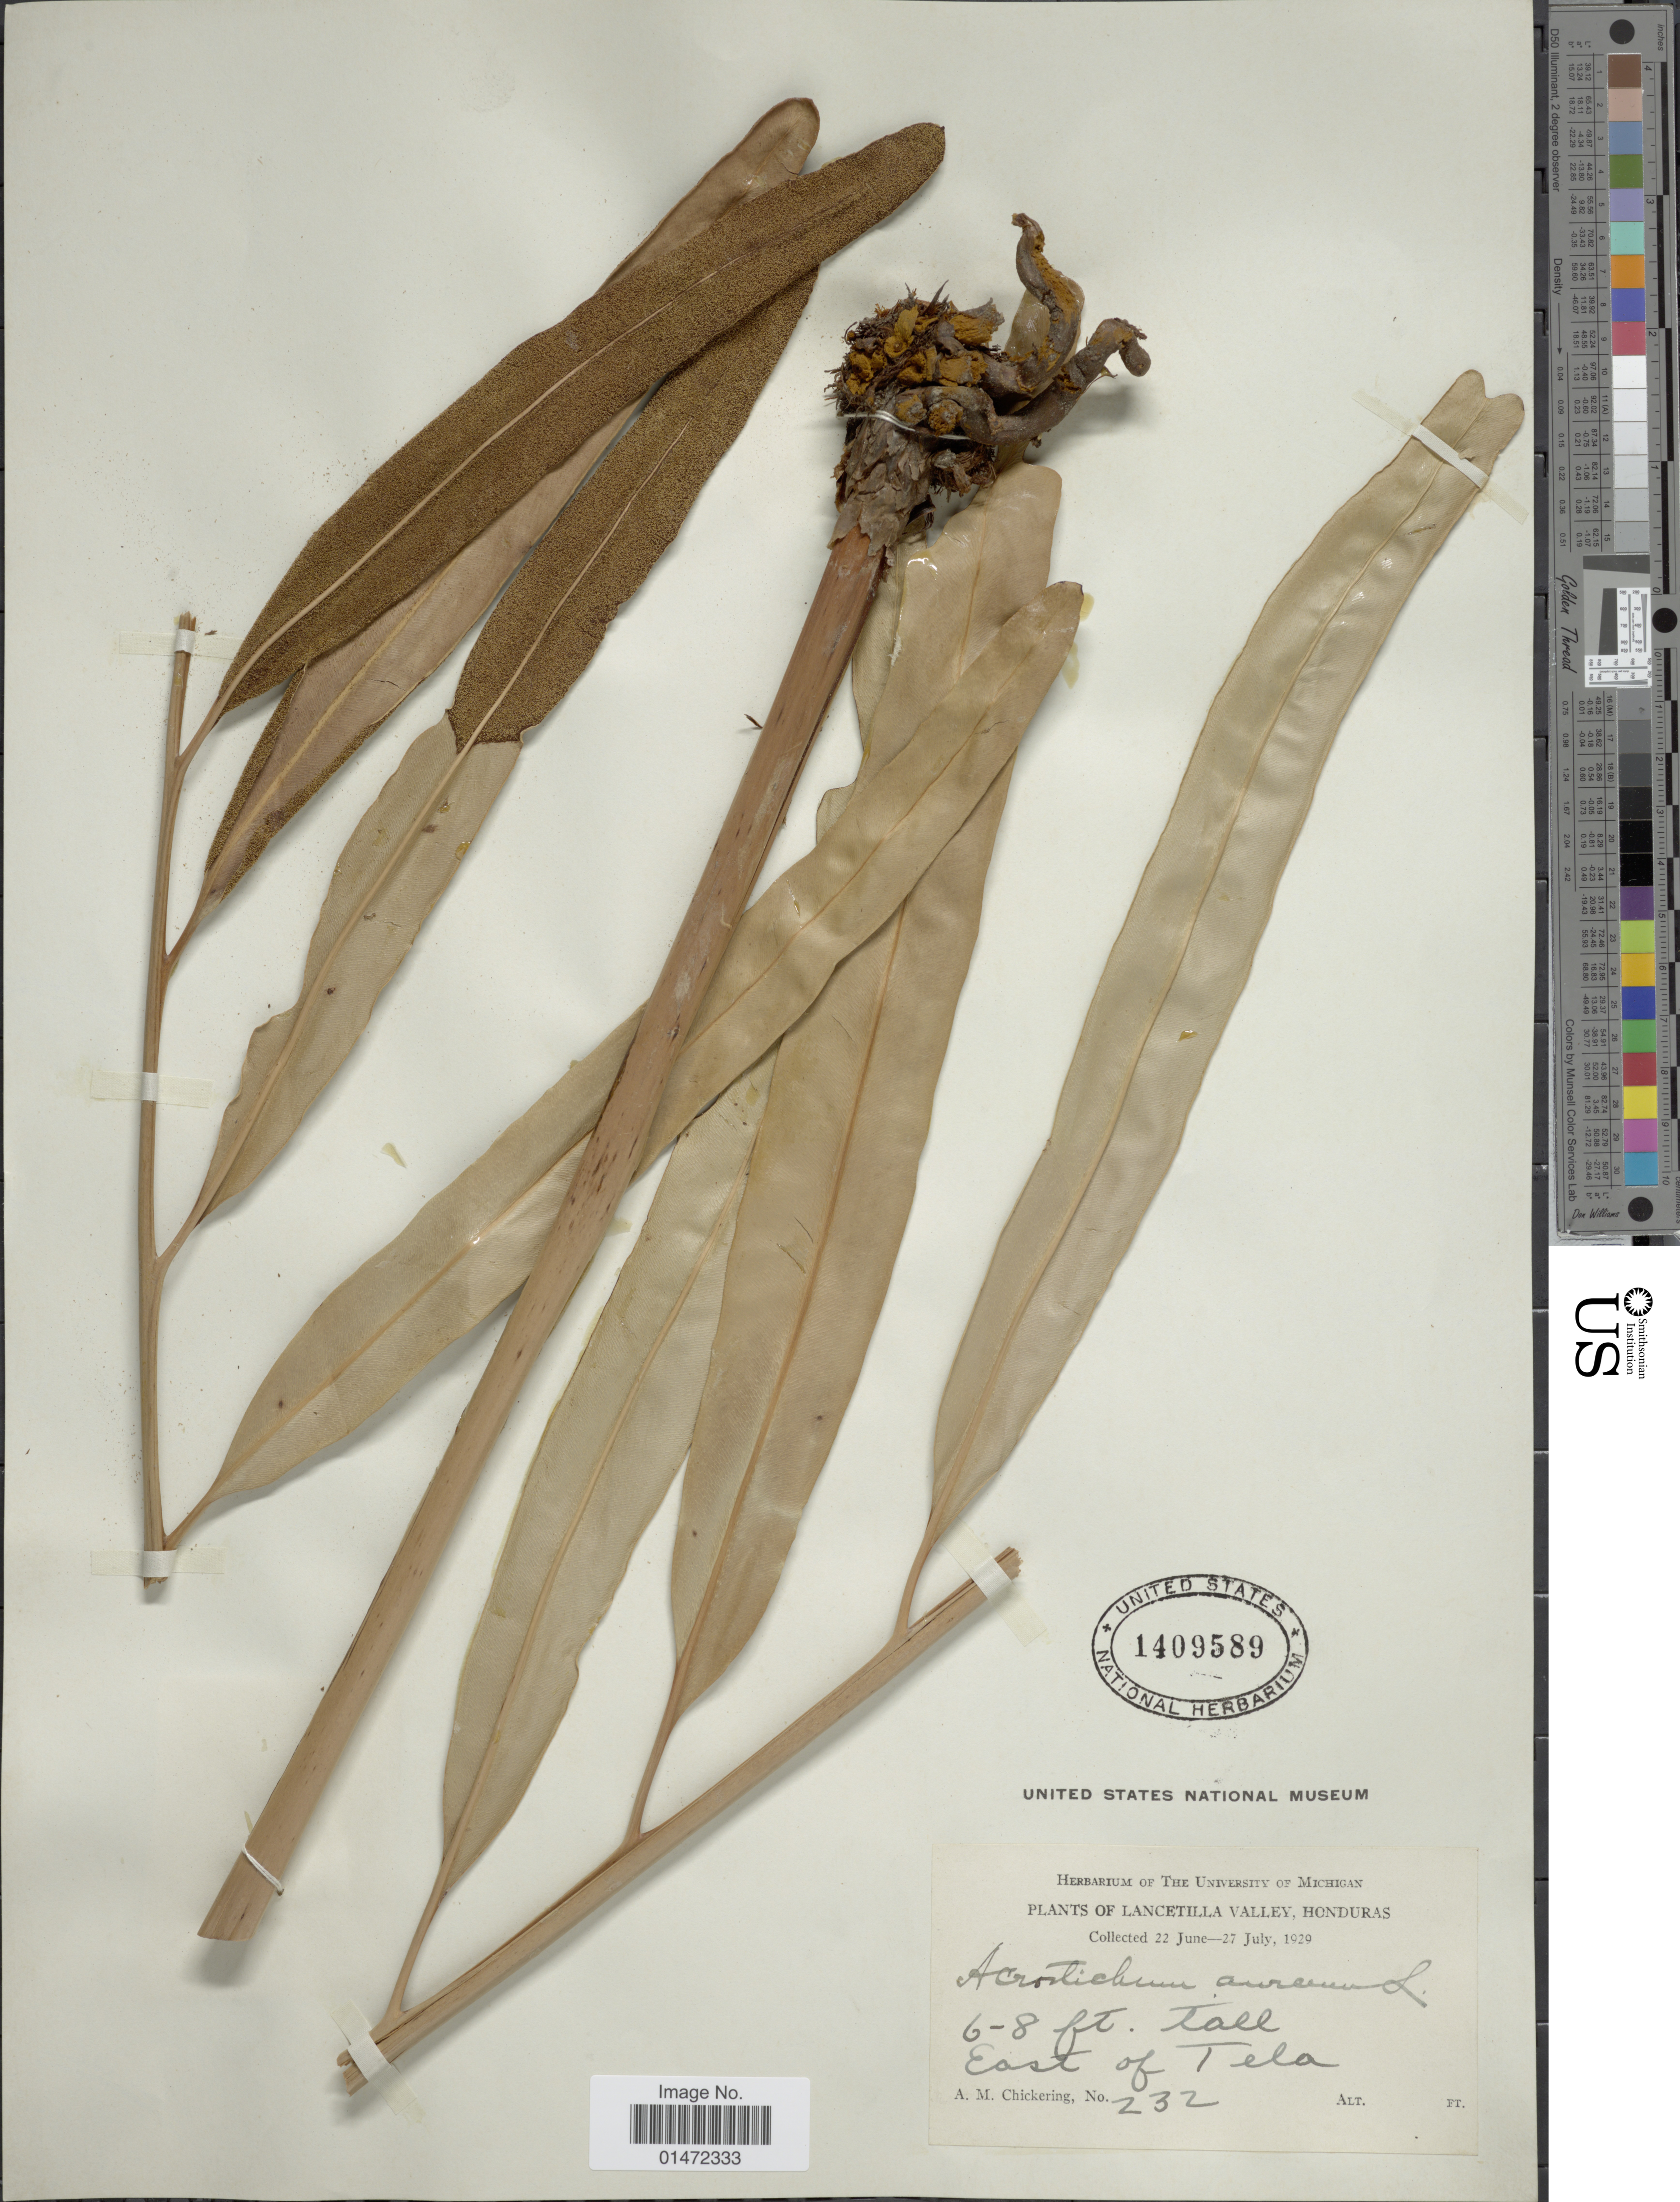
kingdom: Plantae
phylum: Tracheophyta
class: Polypodiopsida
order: Polypodiales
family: Pteridaceae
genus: Acrostichum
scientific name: Acrostichum aureum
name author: L.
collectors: A. Chickering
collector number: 232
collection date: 1929-06-22/1929-07-27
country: Honduras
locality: Lancetilla Valley. East of Tela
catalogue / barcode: US 1409589